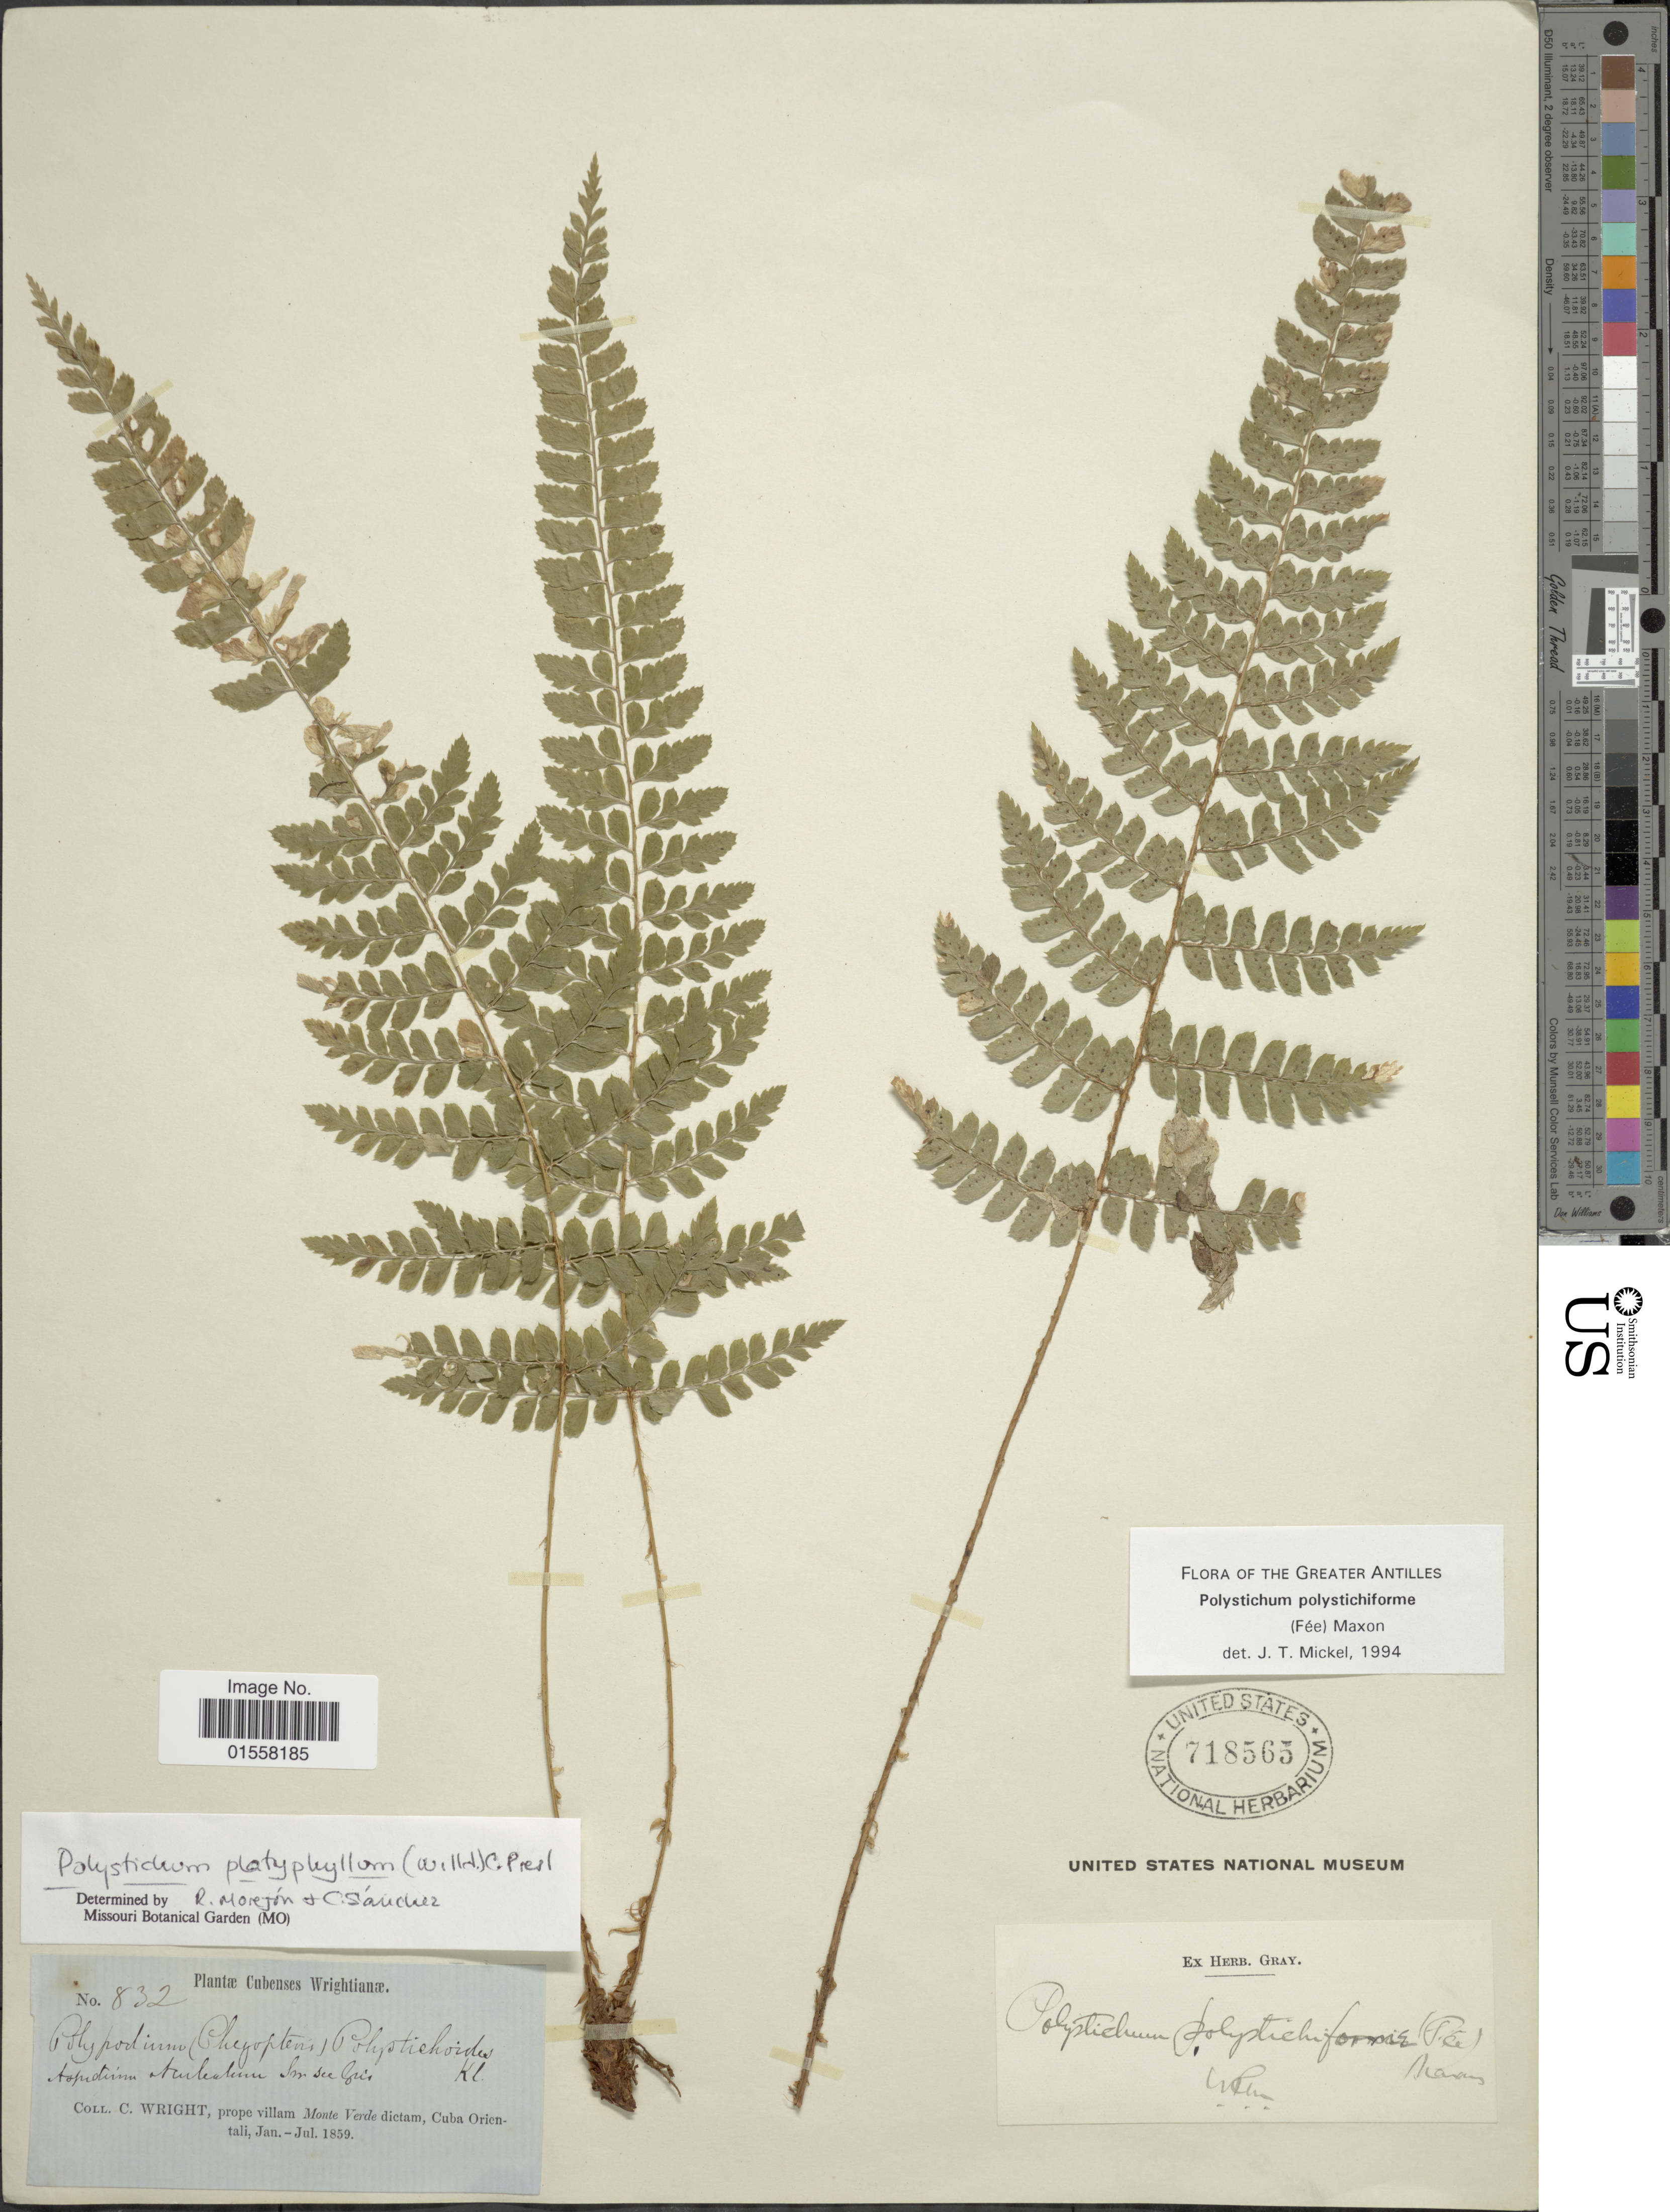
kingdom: Plantae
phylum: Tracheophyta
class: Polypodiopsida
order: Polypodiales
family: Dryopteridaceae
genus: Polystichum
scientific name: Polystichum platyphyllum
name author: (Willd.) C. Presl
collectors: C. Wright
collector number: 832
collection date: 1859-01/1859-07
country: Cuba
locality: Cubenses, Prope villam Monte Verde dictam, Cuba Orientali.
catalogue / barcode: US 718565